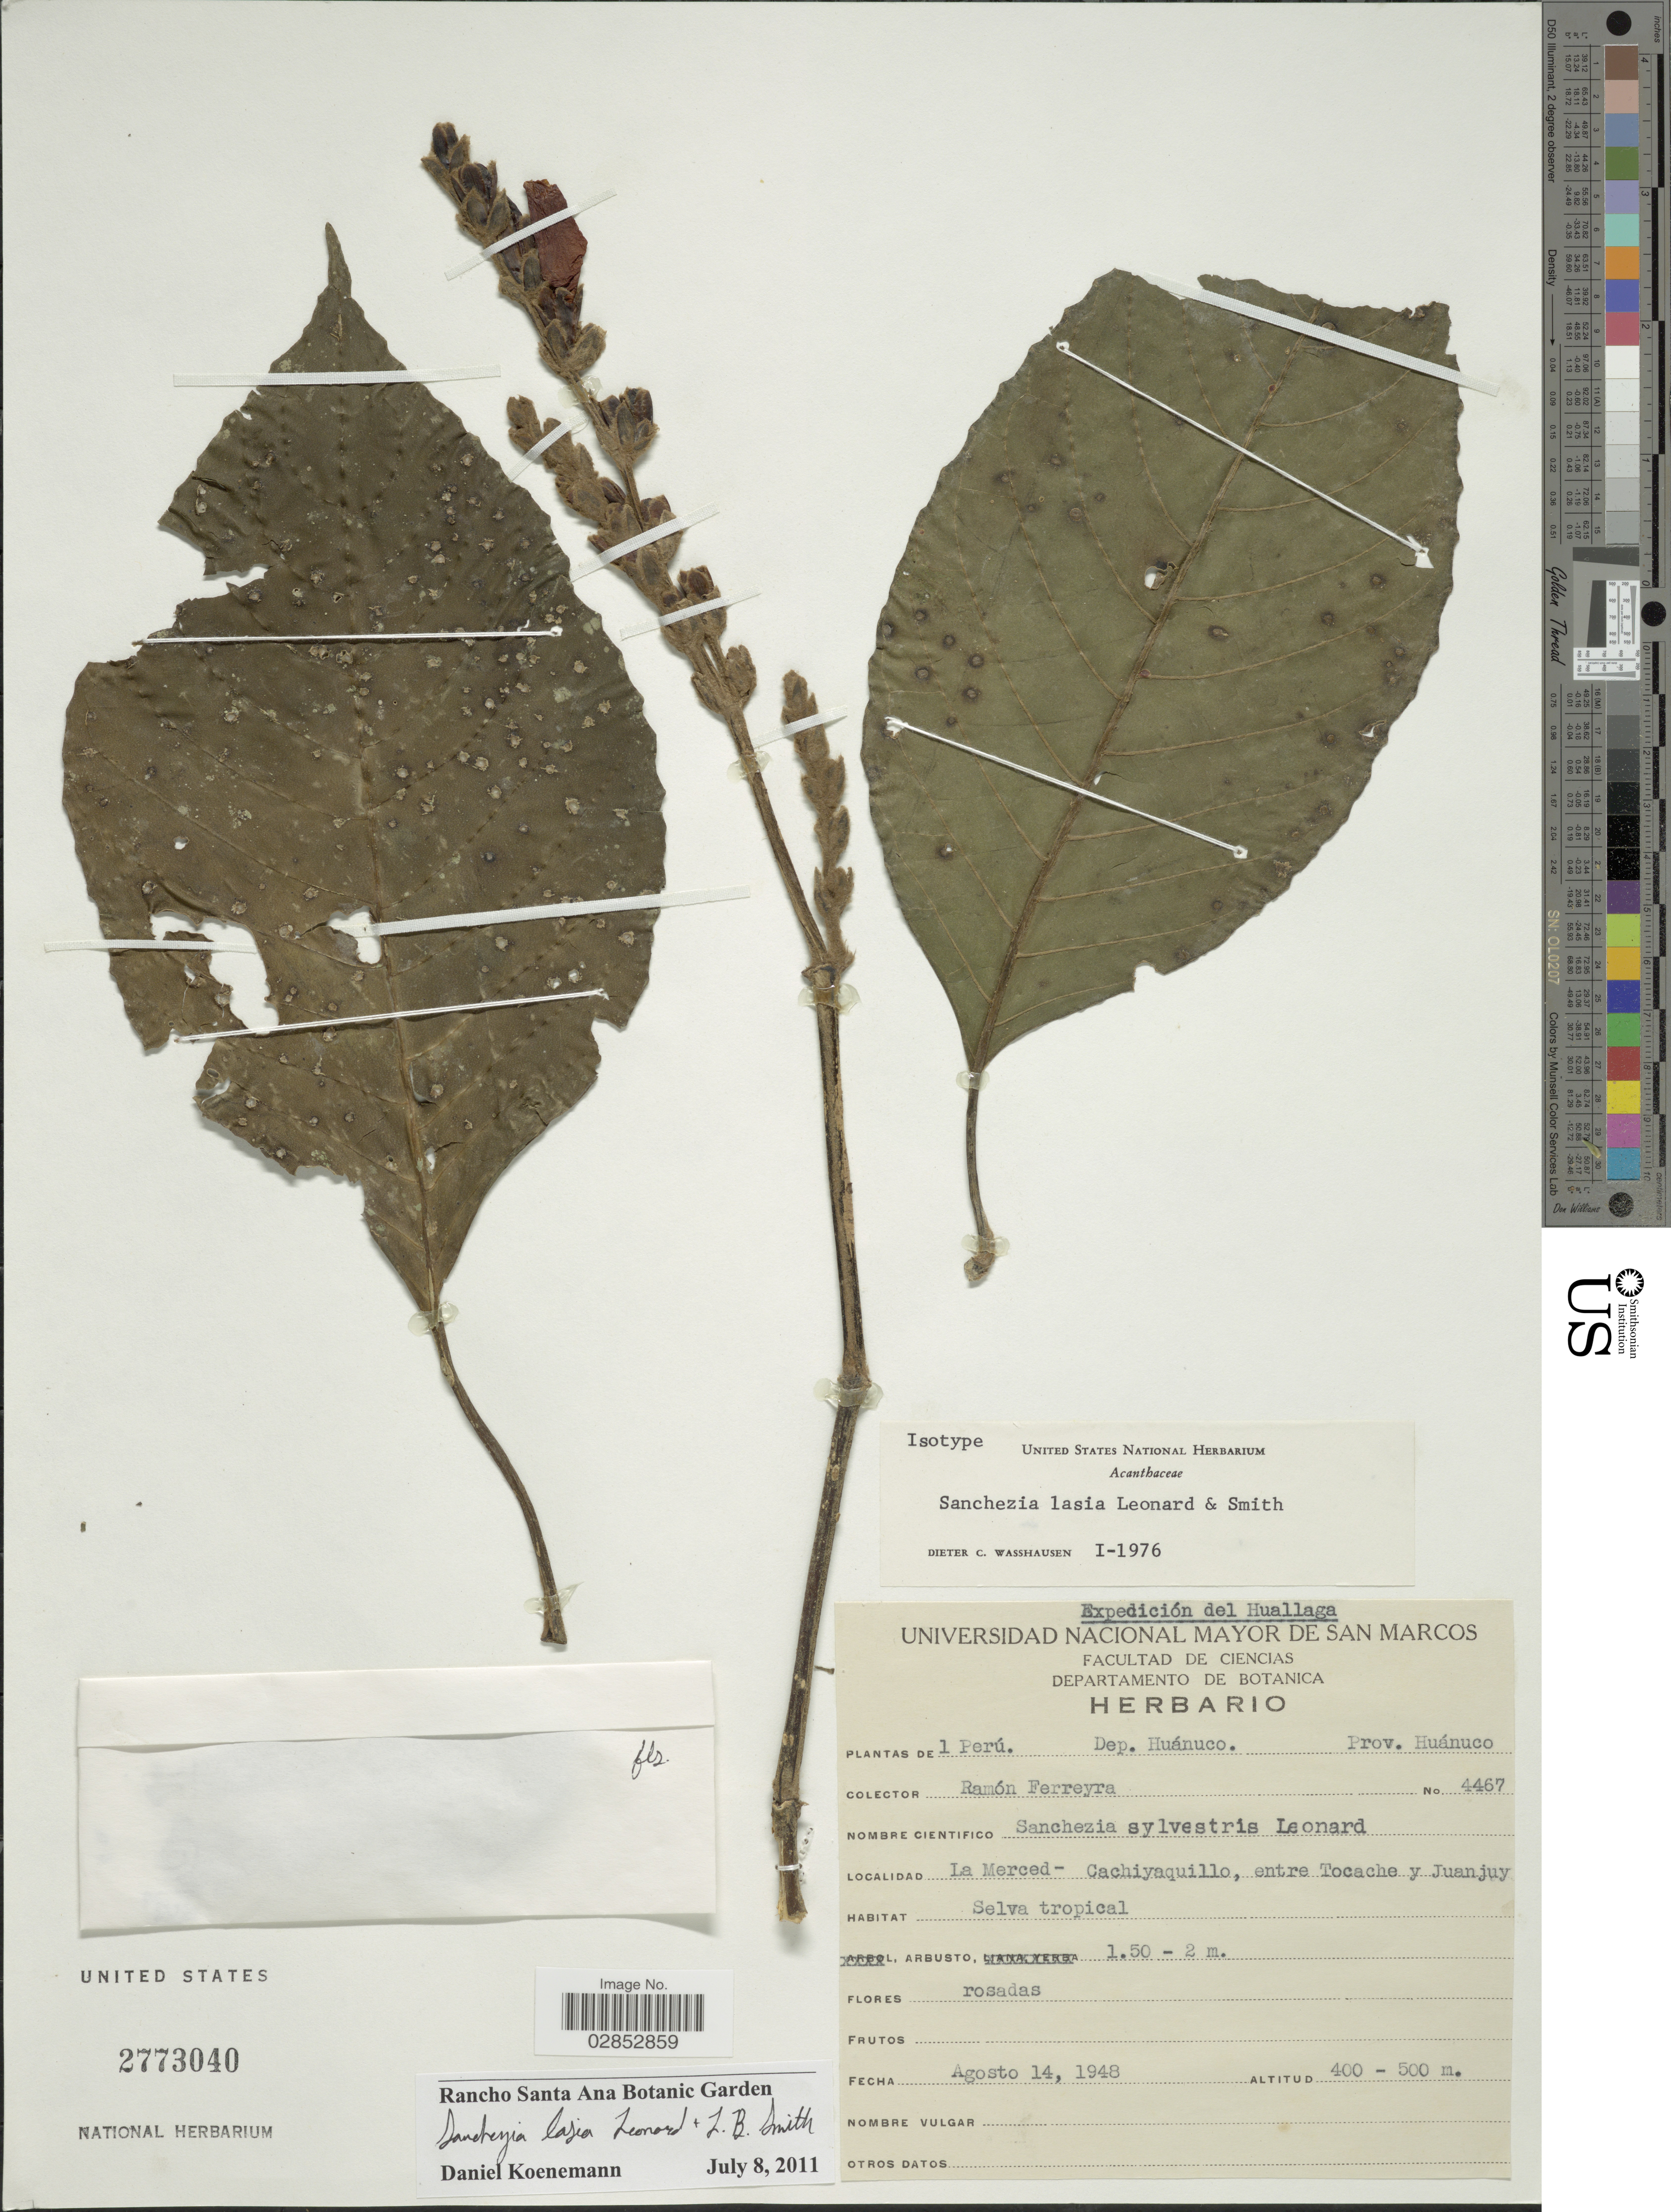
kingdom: Plantae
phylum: Tracheophyta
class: Magnoliopsida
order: Lamiales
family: Acanthaceae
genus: Sanchezia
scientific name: Sanchezia lasia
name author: Leonard & L.B. Sm.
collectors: R. A. Ferreyra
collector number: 4467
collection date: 1948-08-14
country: Peru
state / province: Huánuco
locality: Huallaga. Dep. Huánuco. Prov. Huánuco. La Merced-Cachiyaquillo, entre Tocache y Juanjuy.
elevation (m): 400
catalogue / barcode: US 2773040